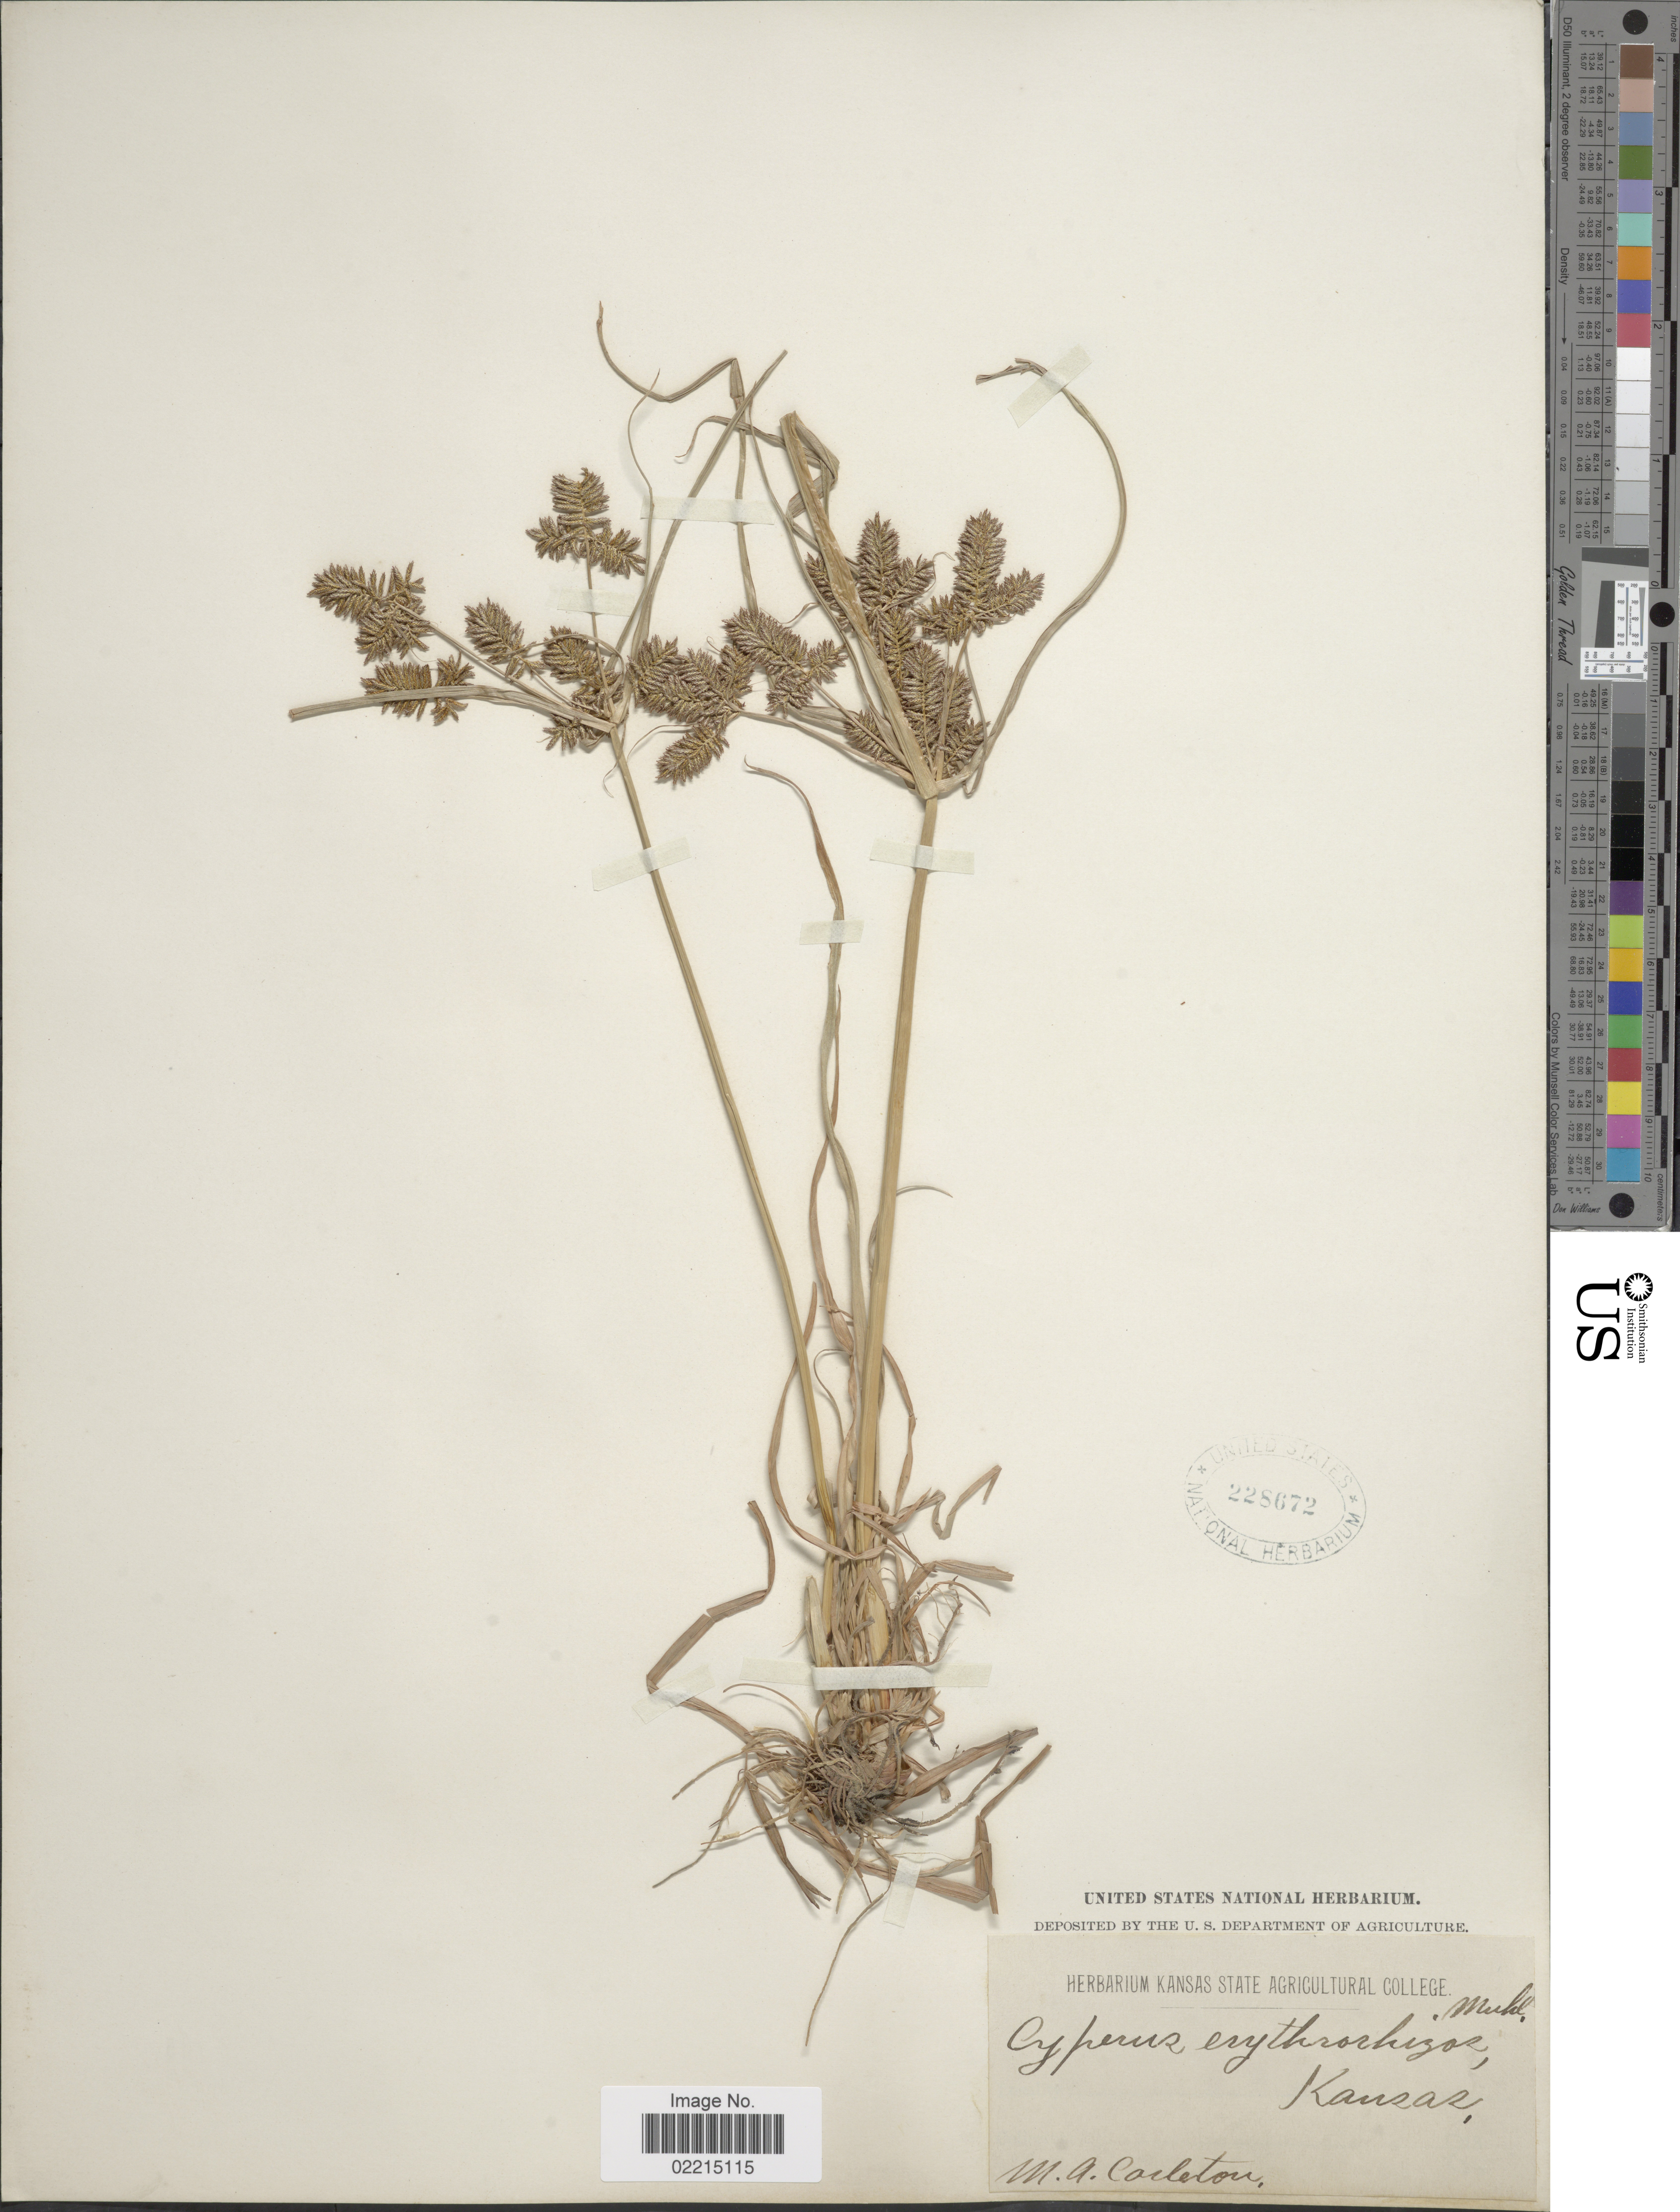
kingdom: Plantae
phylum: Tracheophyta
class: Liliopsida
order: Poales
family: Cyperaceae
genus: Cyperus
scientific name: Cyperus erythrorhizos Muhl.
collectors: M. A. Carleton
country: United States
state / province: Kansas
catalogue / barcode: US 228672